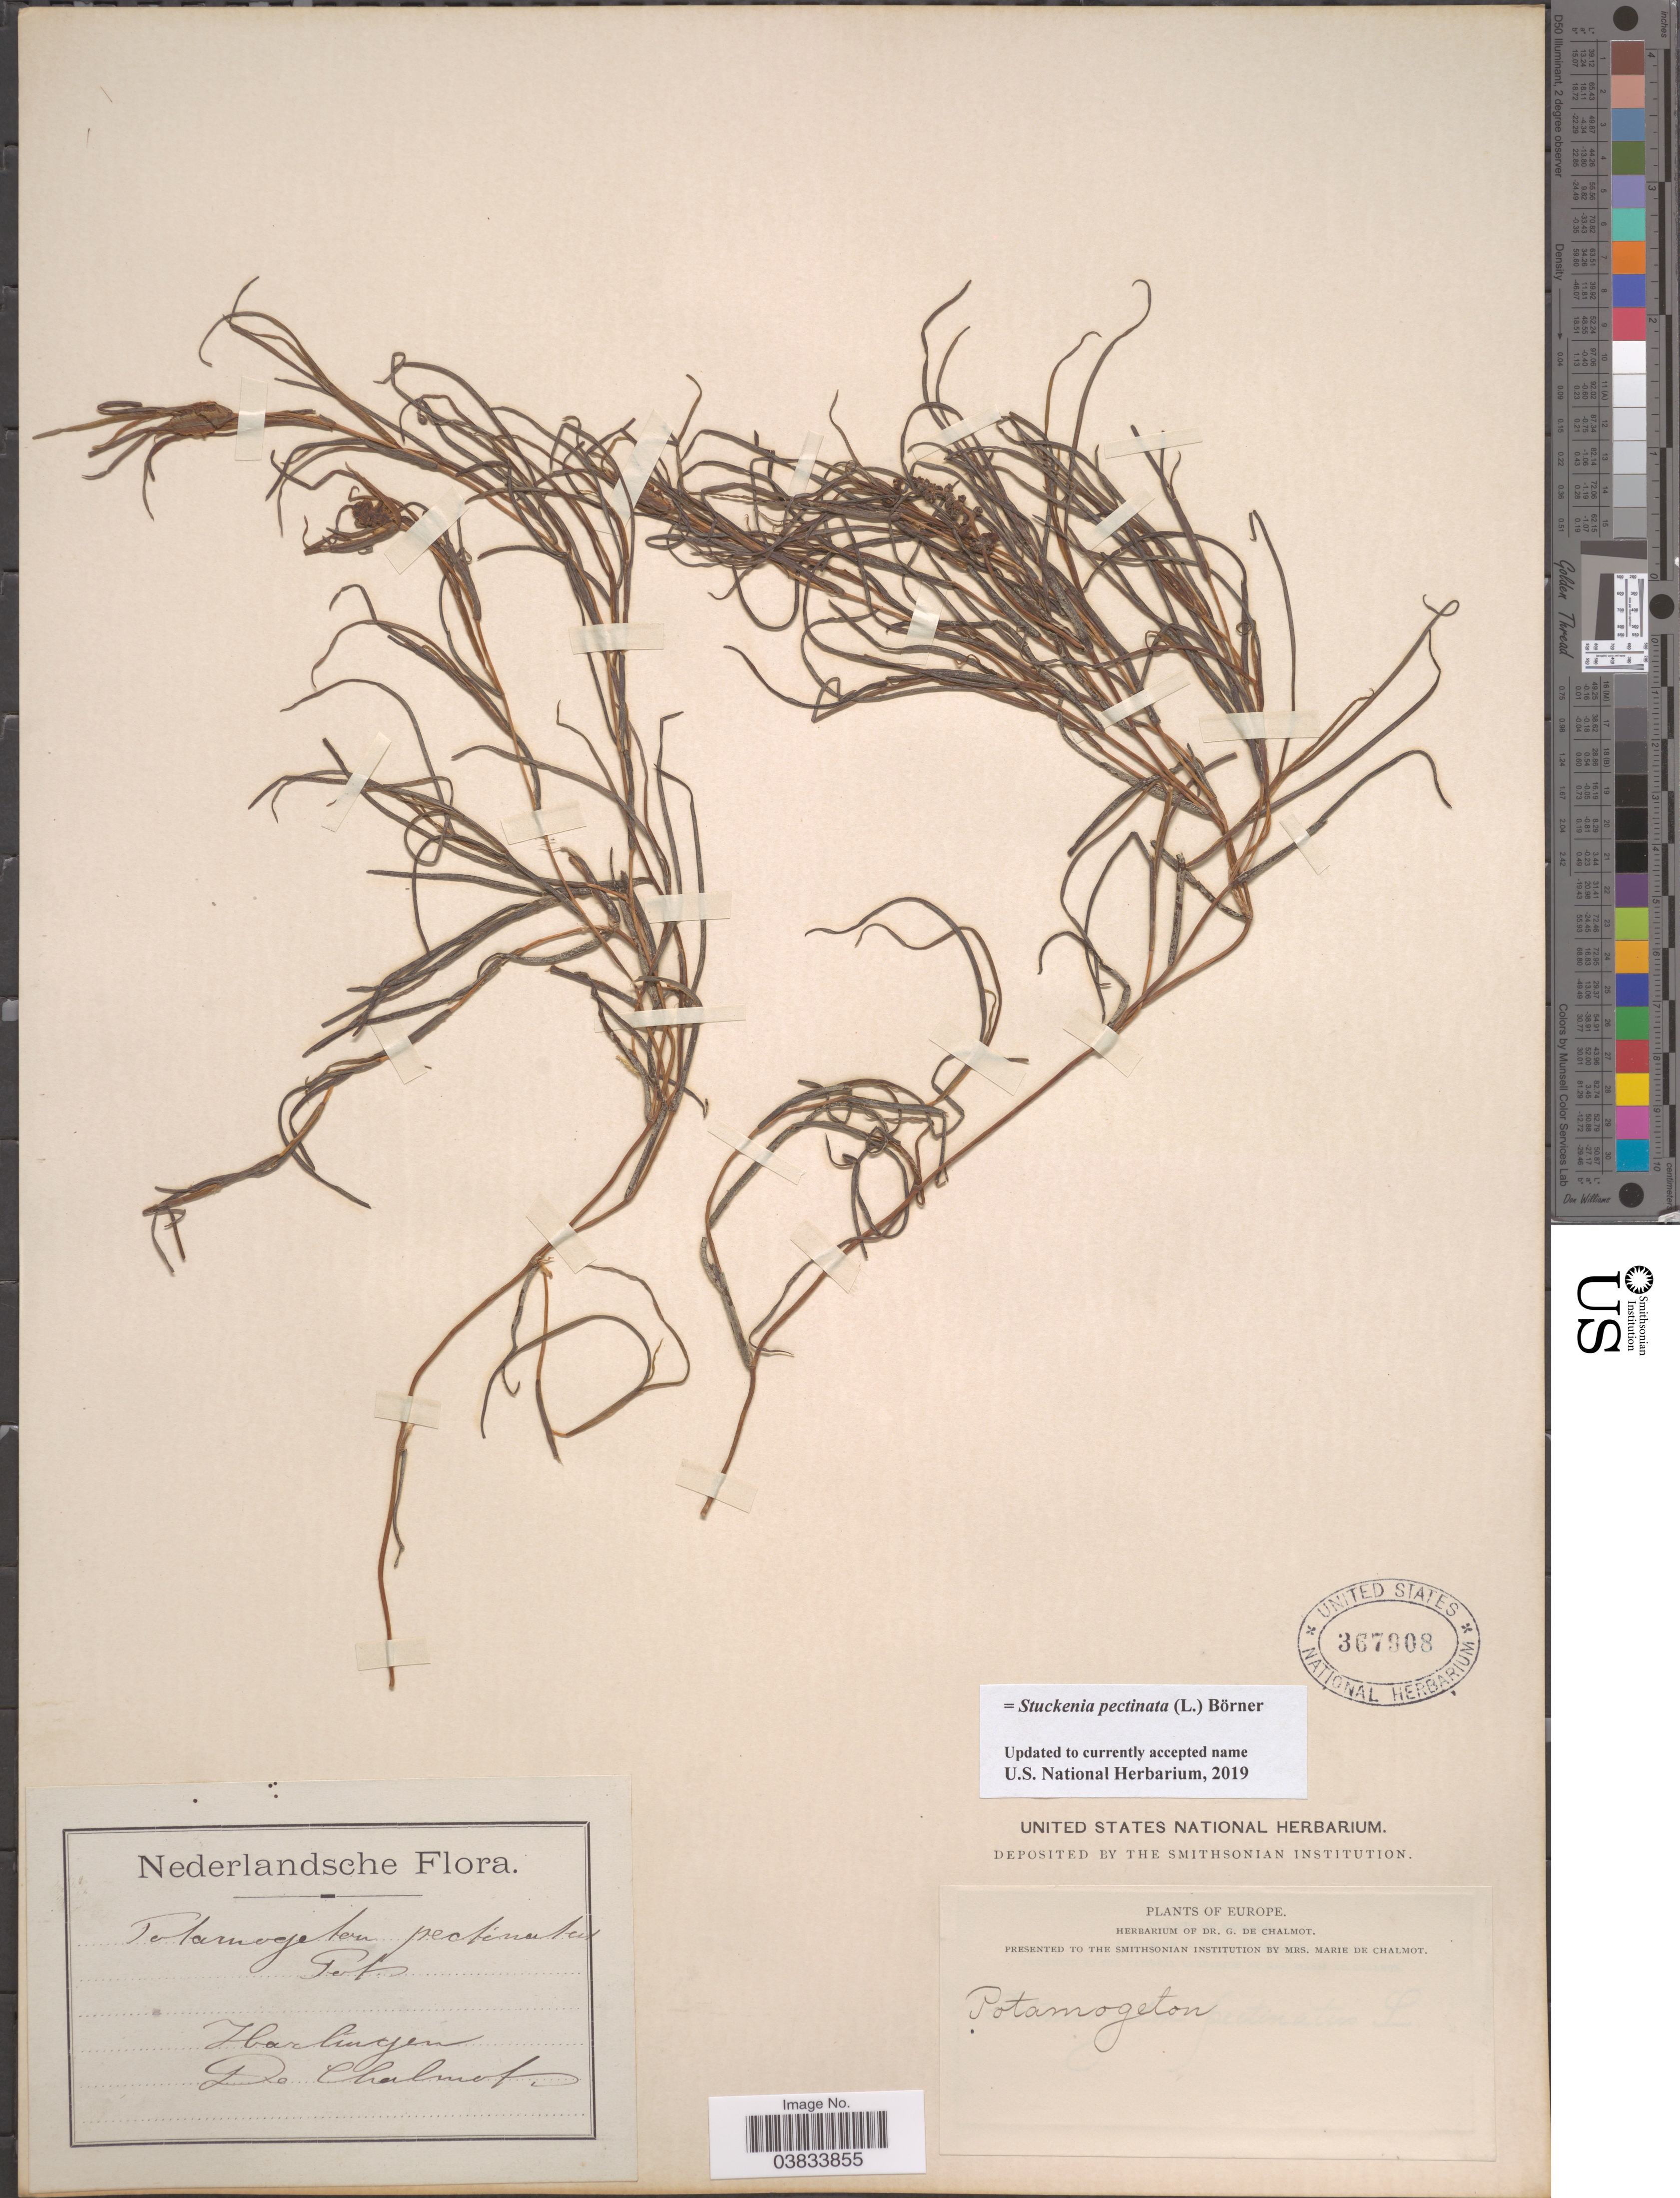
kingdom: Plantae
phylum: Tracheophyta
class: Liliopsida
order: Alismatales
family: Potamogetonaceae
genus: Stuckenia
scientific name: Stuckenia pectinata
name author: (L.) Börner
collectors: G. de Chalmot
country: Netherlands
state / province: Friesland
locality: Harlingen.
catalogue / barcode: US 367908